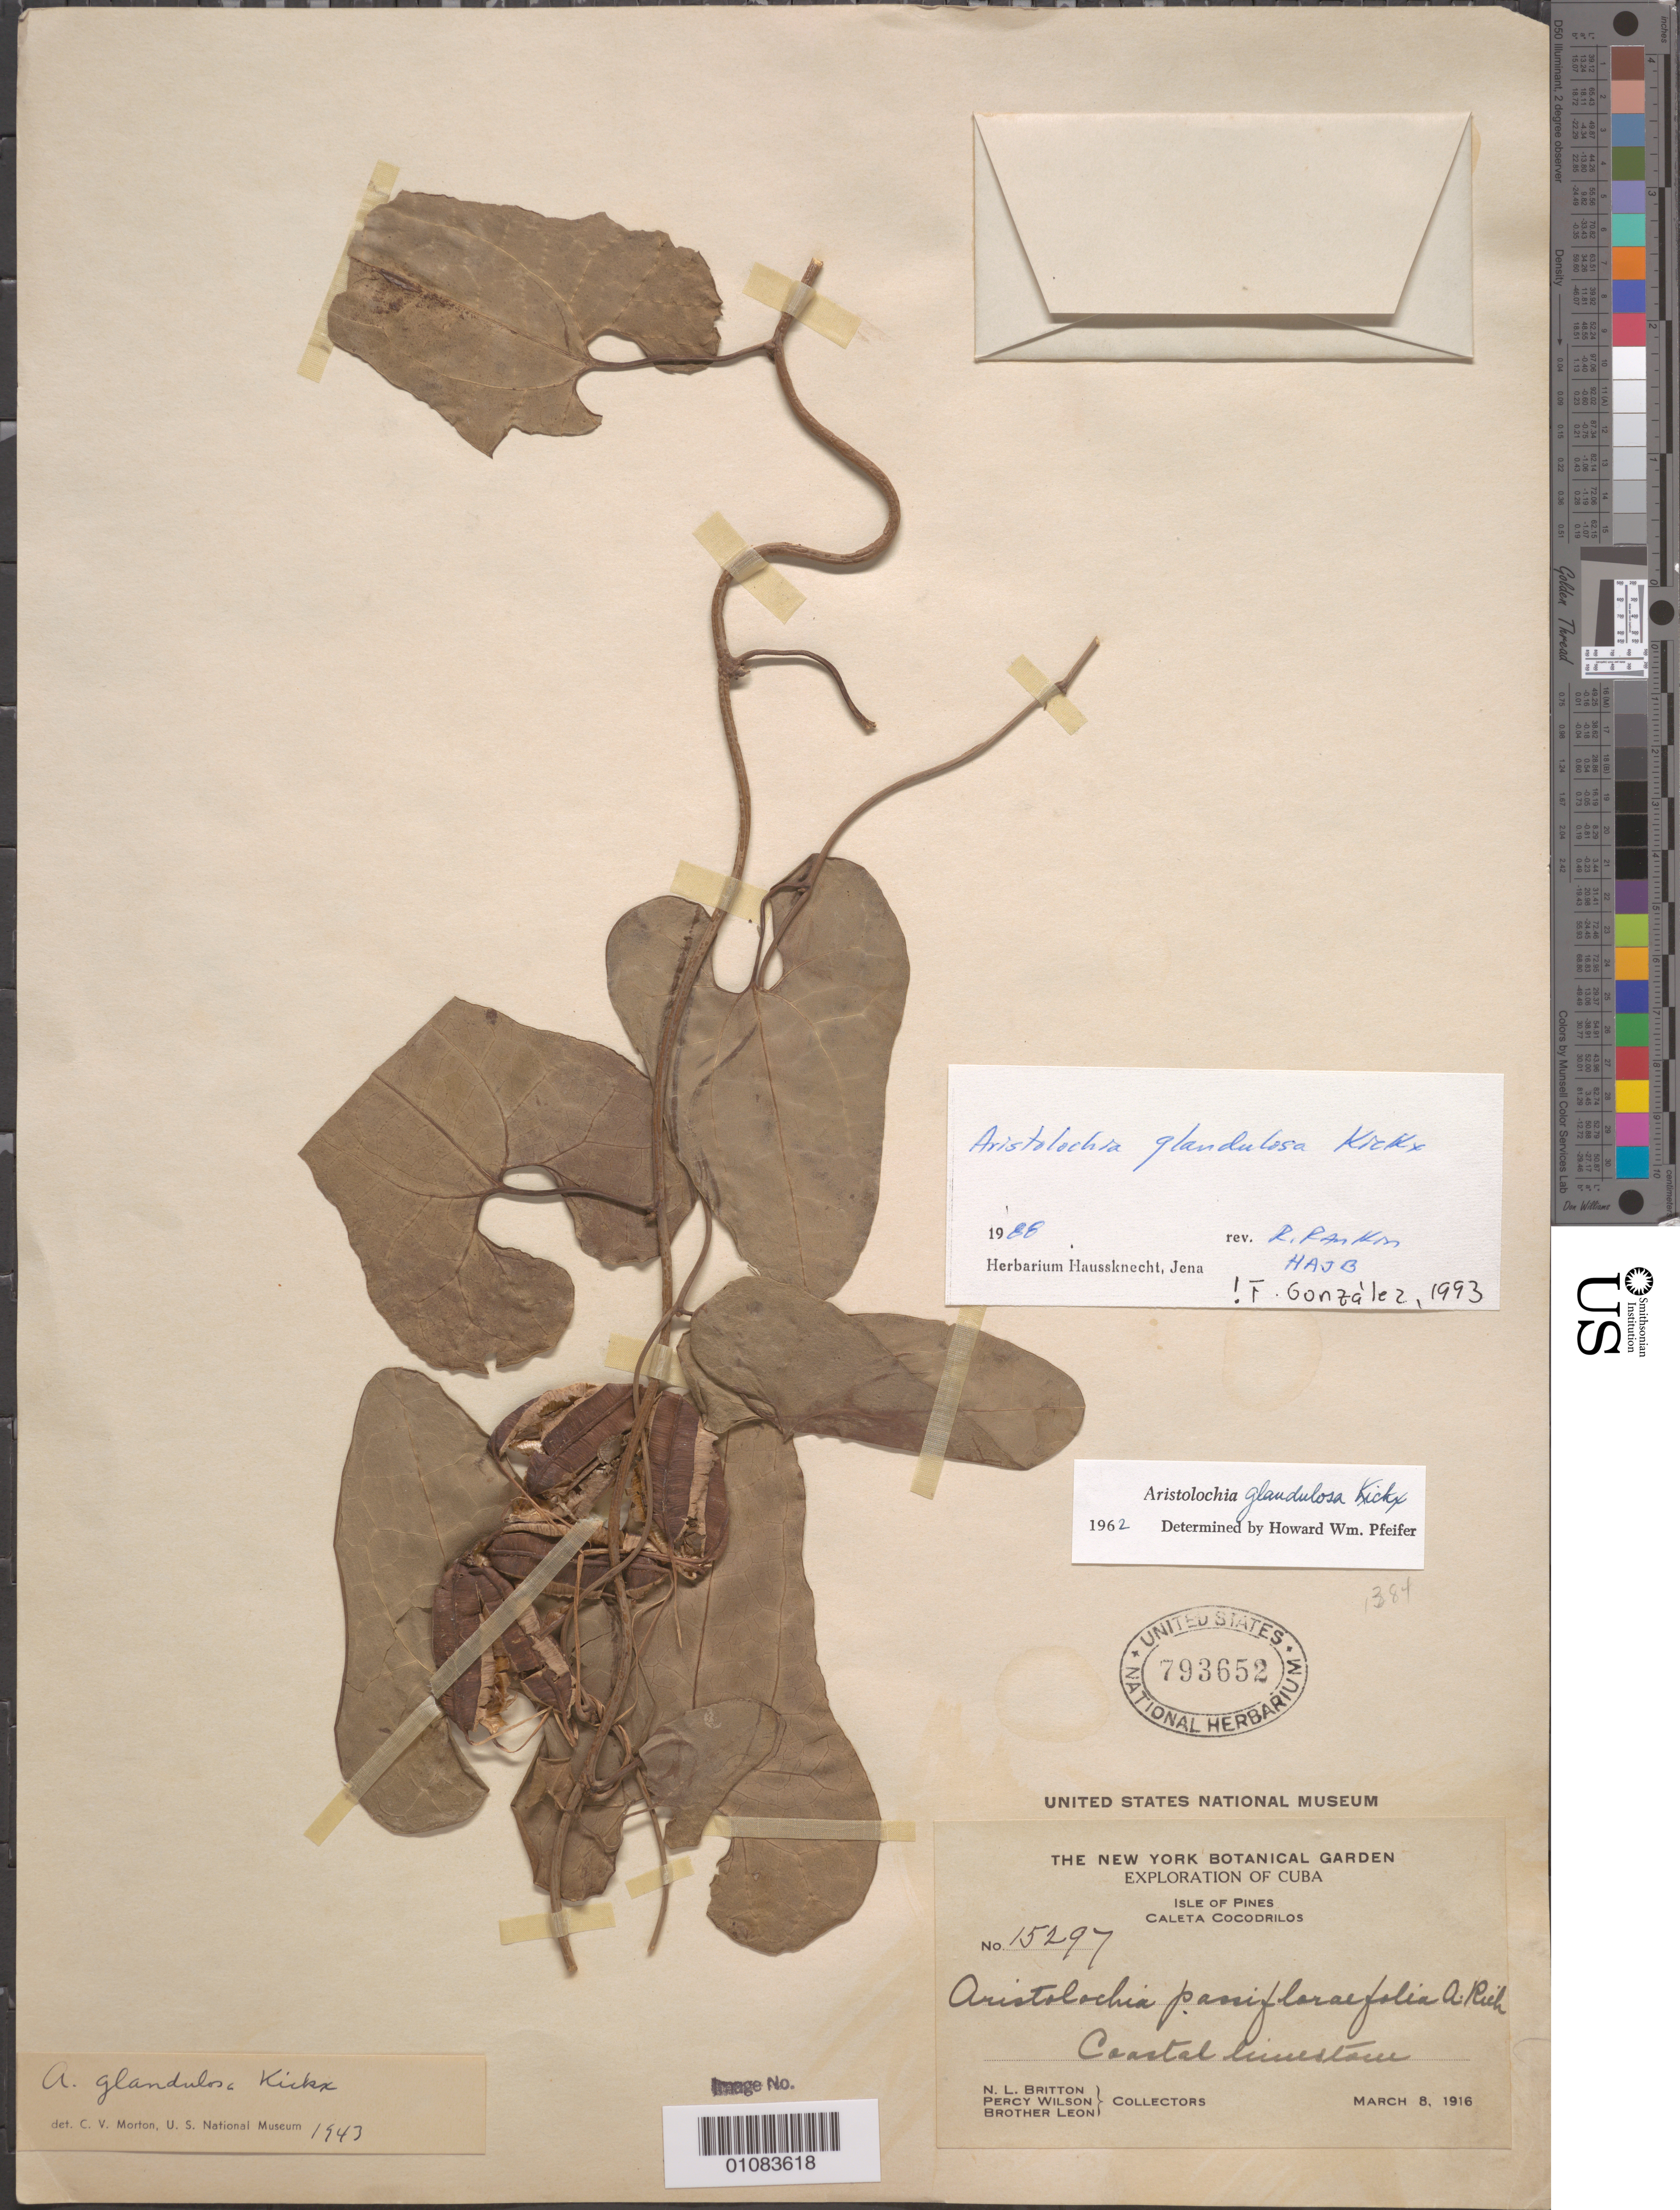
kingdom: Plantae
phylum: Tracheophyta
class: Magnoliopsida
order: Piperales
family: Aristolochiaceae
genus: Aristolochia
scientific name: Aristolochia glandulosa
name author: J. Kickx f.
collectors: N. Britton, P. Wilson & Bro. León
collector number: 15297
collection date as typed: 08 Mar 1916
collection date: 1916-03-08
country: Cuba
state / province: Isla de La Juventud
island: Isla de la Juventud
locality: Isle of Pines, Caleta Cocodrilos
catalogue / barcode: US 793652